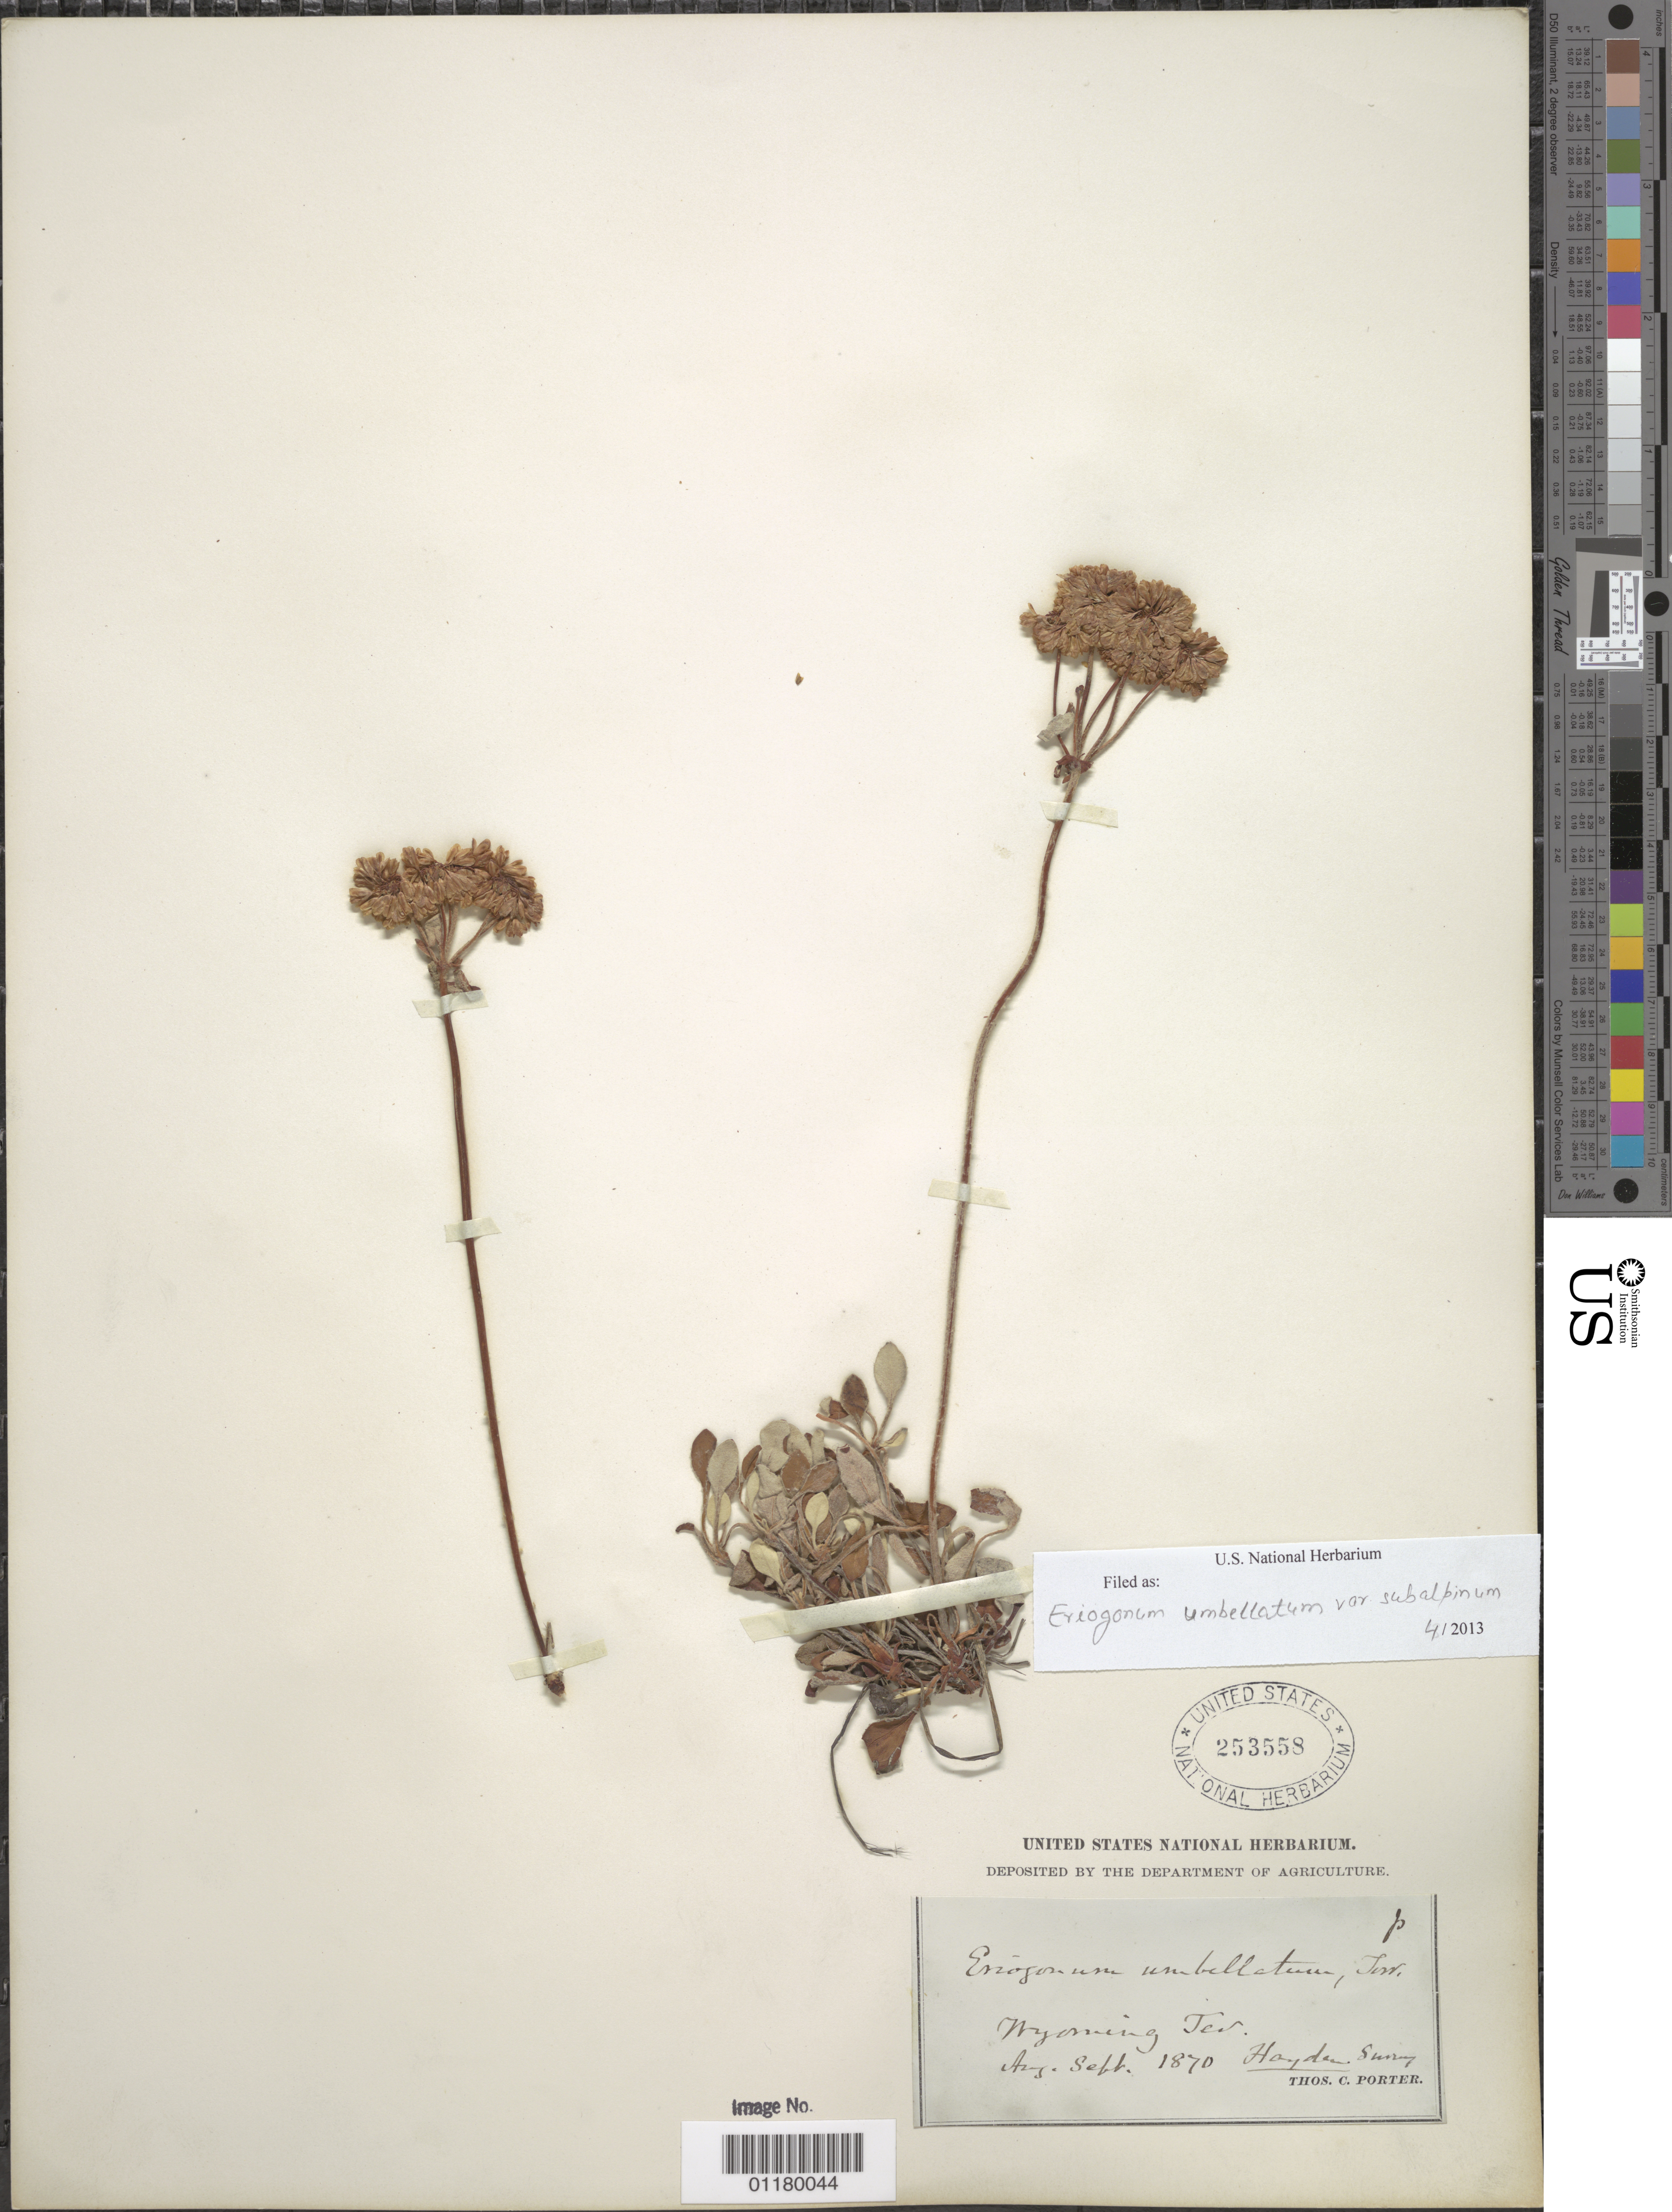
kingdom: Plantae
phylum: Tracheophyta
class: Magnoliopsida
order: Caryophyllales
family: Polygonaceae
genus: Eriogonum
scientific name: Eriogonum umbellatum var. subalpinum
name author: M.E. Jones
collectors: T. C. Porter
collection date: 1870-08/1870-09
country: United States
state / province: Wyoming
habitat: Dry, sandy soil.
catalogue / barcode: US 253558